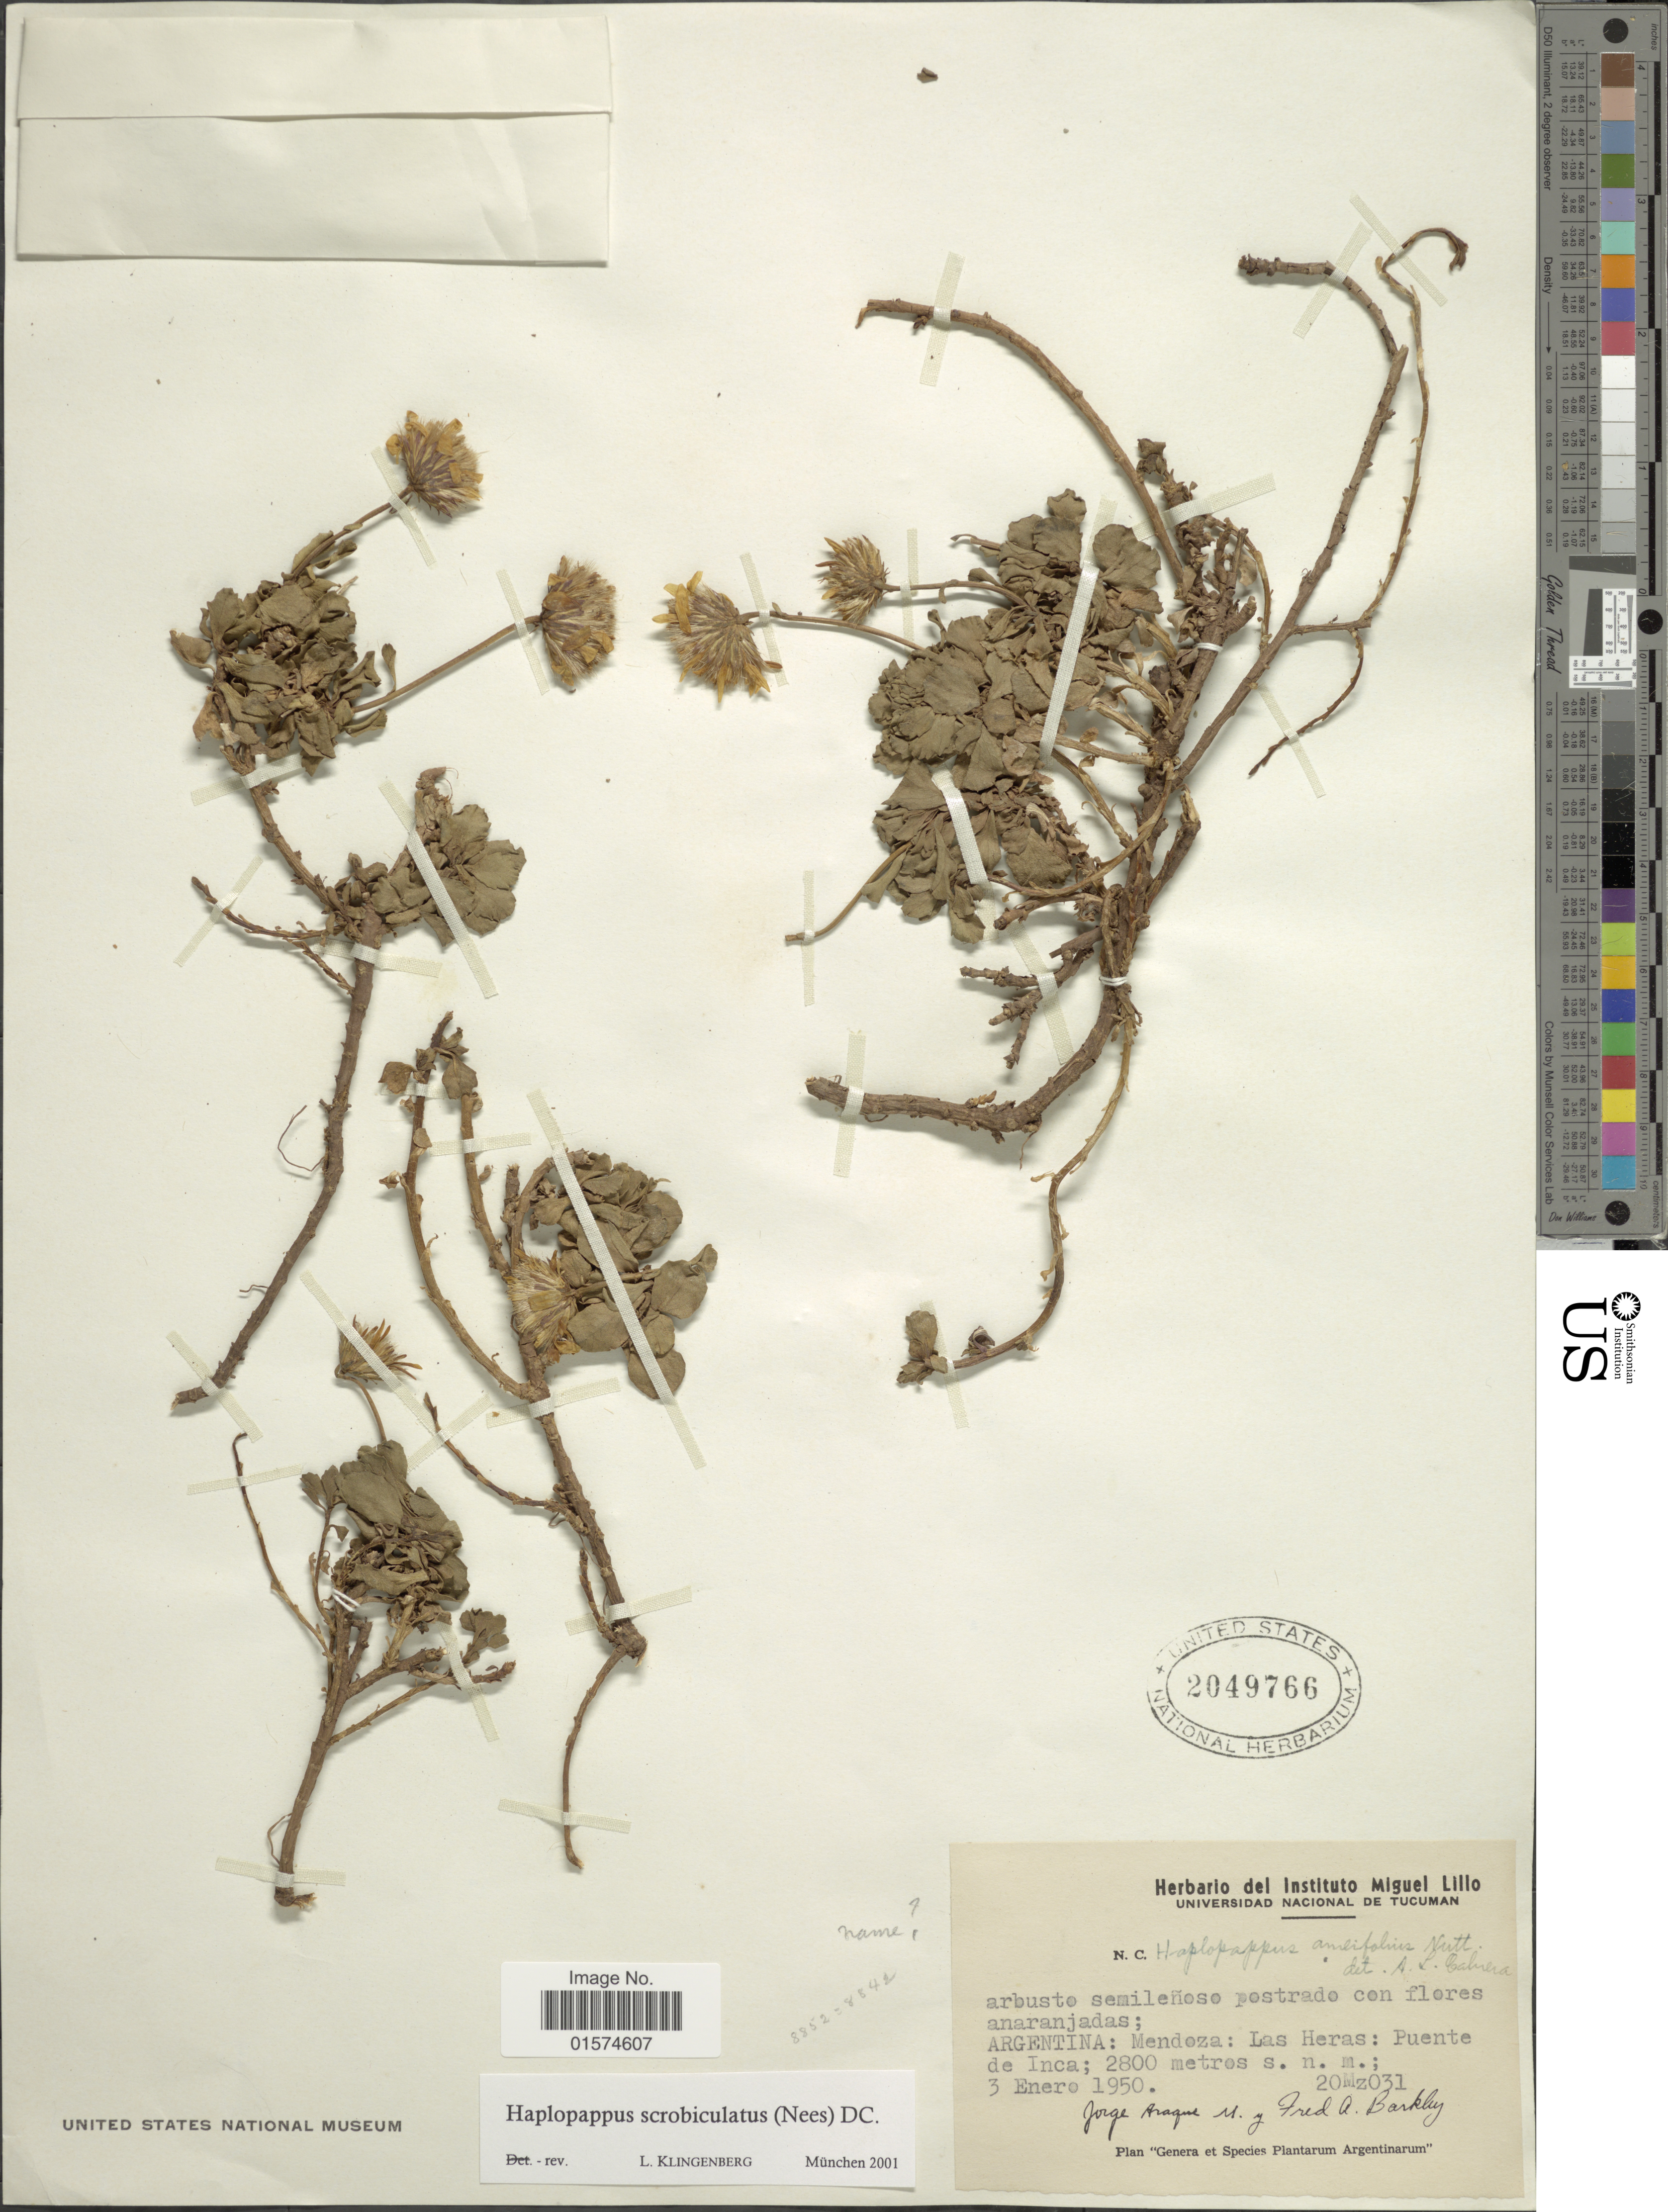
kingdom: Plantae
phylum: Tracheophyta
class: Magnoliopsida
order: Asterales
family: Asteraceae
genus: Haplopappus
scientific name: Haplopappus scrobiculatus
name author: (Nees) DC.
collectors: J. Araque Molina & F. A. Barkley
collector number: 20Mz031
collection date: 1950-01-03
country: Argentina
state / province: Mendoza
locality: Las Heras: Puente de Inca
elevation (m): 2800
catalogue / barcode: US 2049766